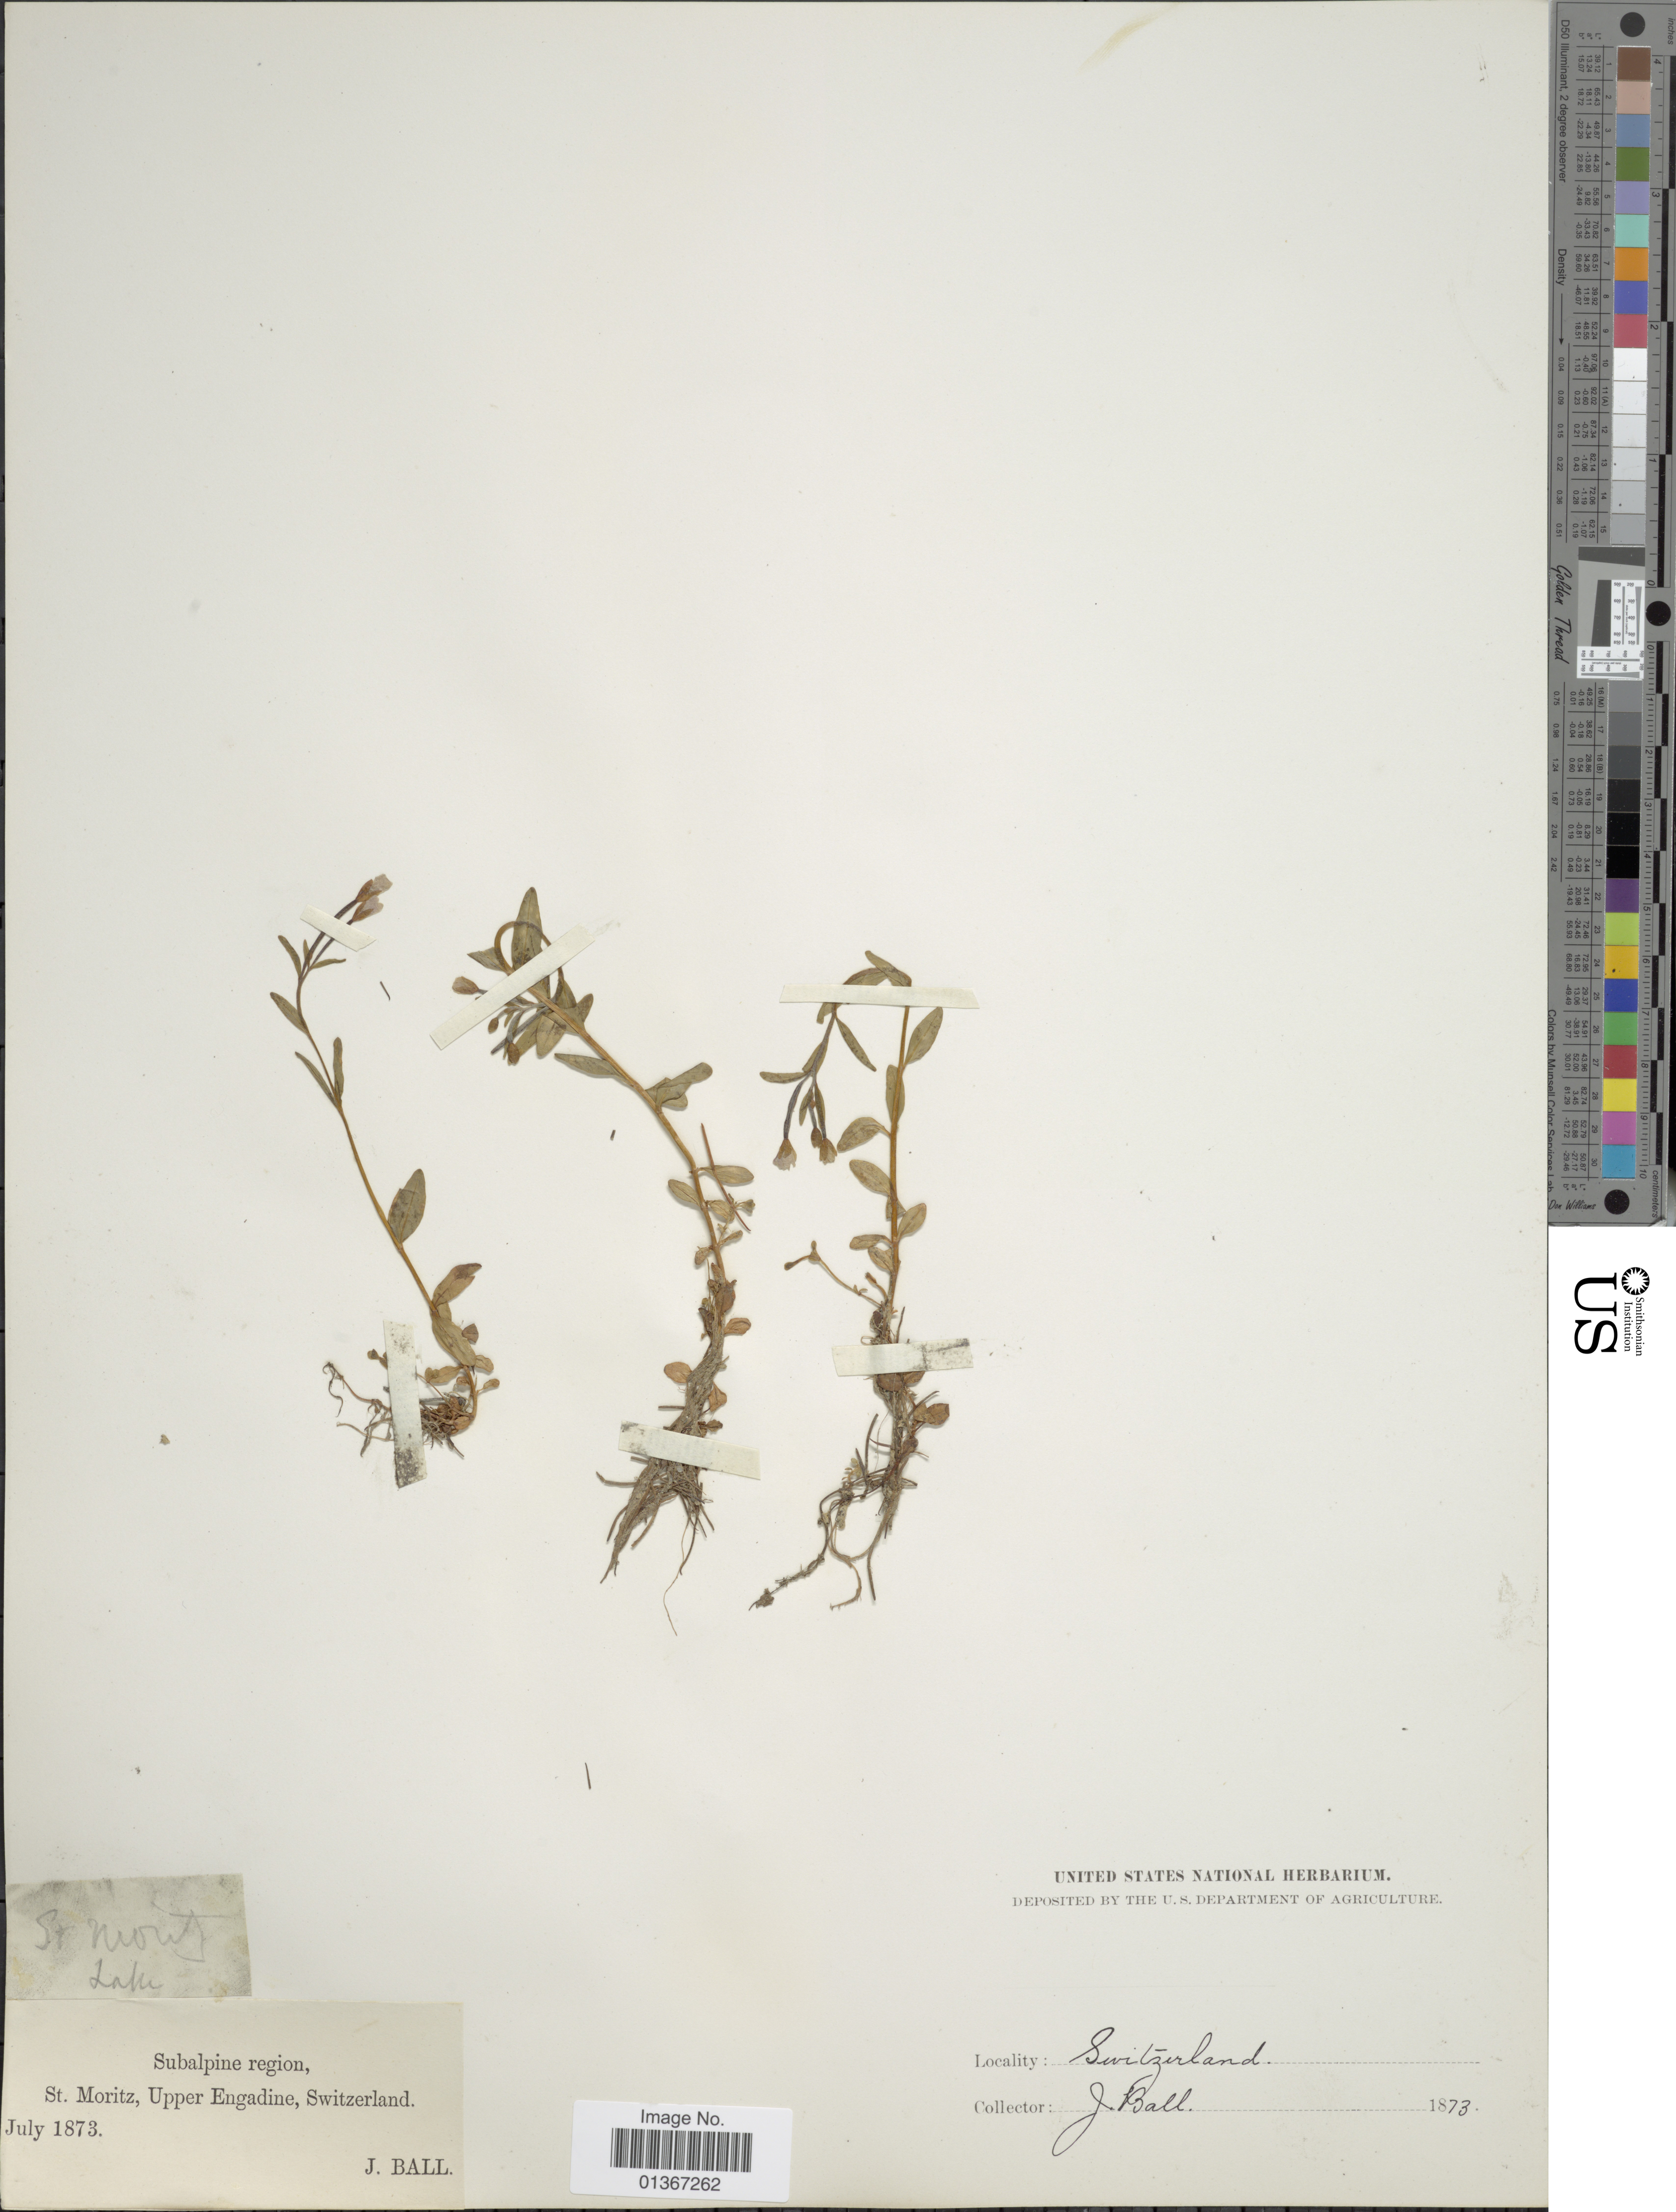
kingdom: Plantae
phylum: Tracheophyta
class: Magnoliopsida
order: Myrtales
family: Onagraceae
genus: Epilobium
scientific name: Epilobium sp.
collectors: J. Ball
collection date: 1873-07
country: Switzerland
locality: Subalpine region, St. Moritz, Upper Engadine.